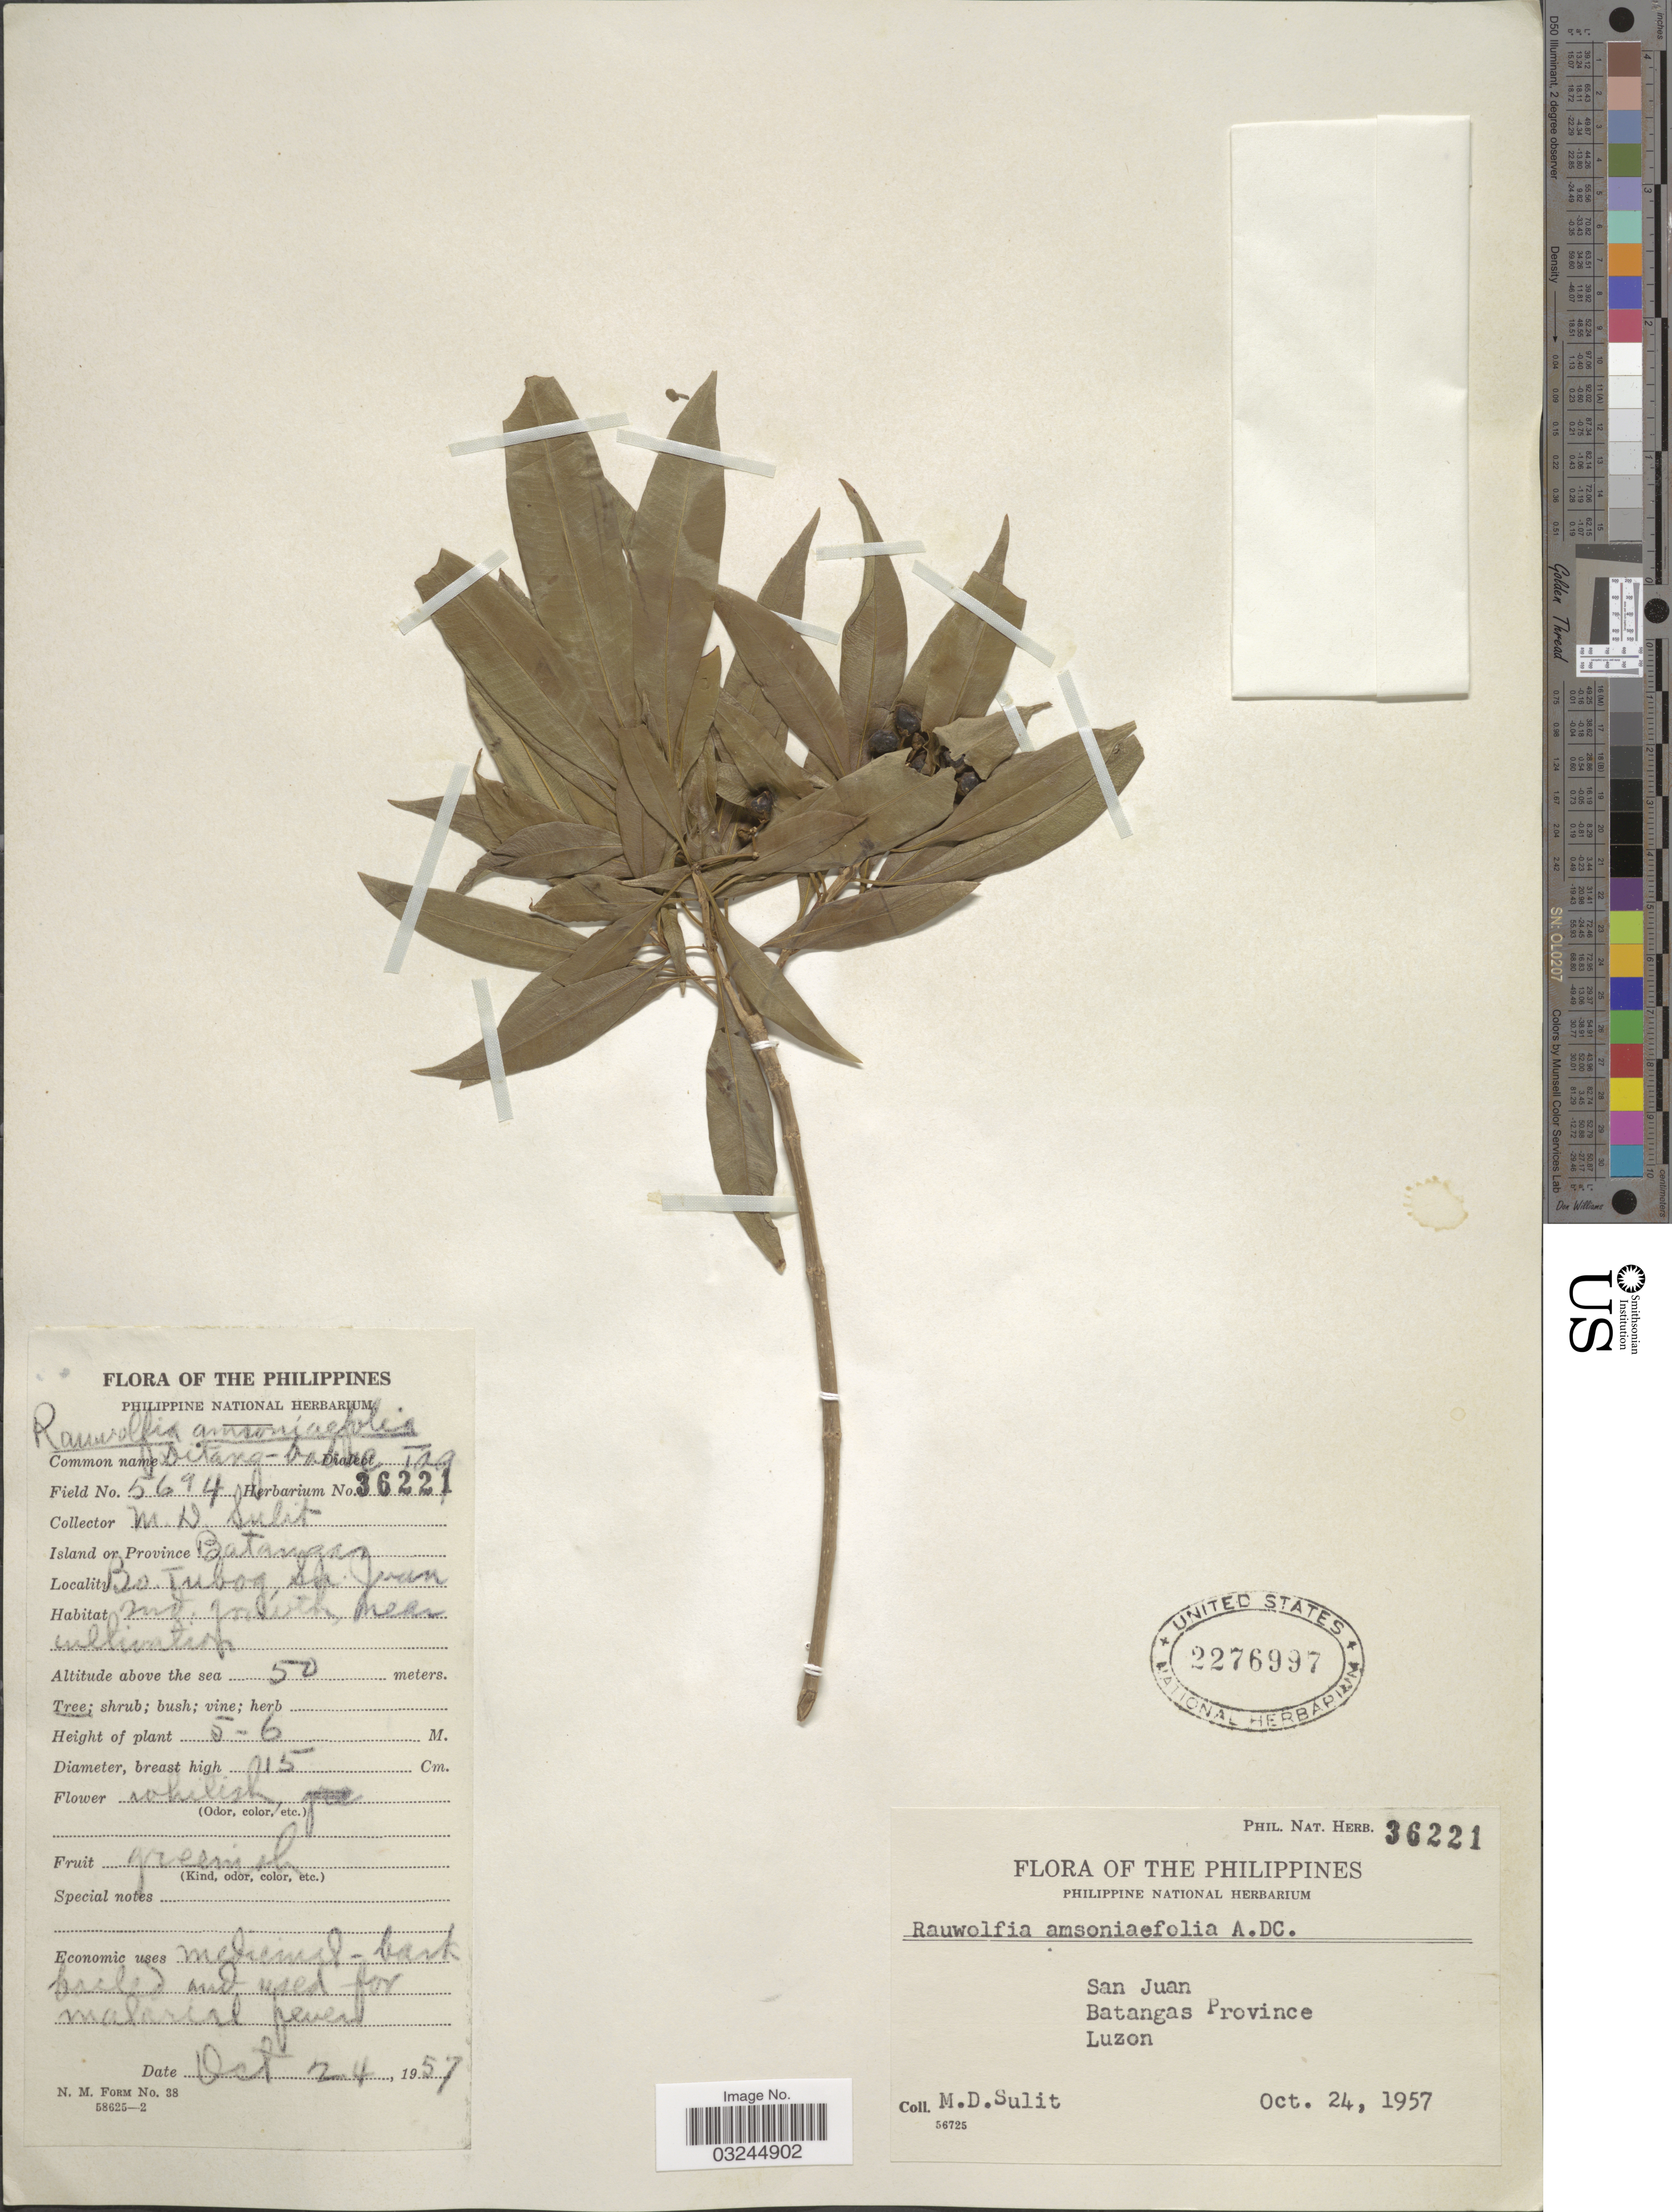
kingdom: Plantae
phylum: Tracheophyta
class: Magnoliopsida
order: Gentianales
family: Apocynaceae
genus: Rauvolfia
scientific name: Rauvolfia amsoniifolia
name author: A. DC.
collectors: M. Sulit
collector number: Phil. Nat. Herb. 36221/5694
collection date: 1957-10-24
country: Philippines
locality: San Juan. Batangas Province. Luzon. Bo. Tubog.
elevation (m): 50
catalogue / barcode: US 2276997